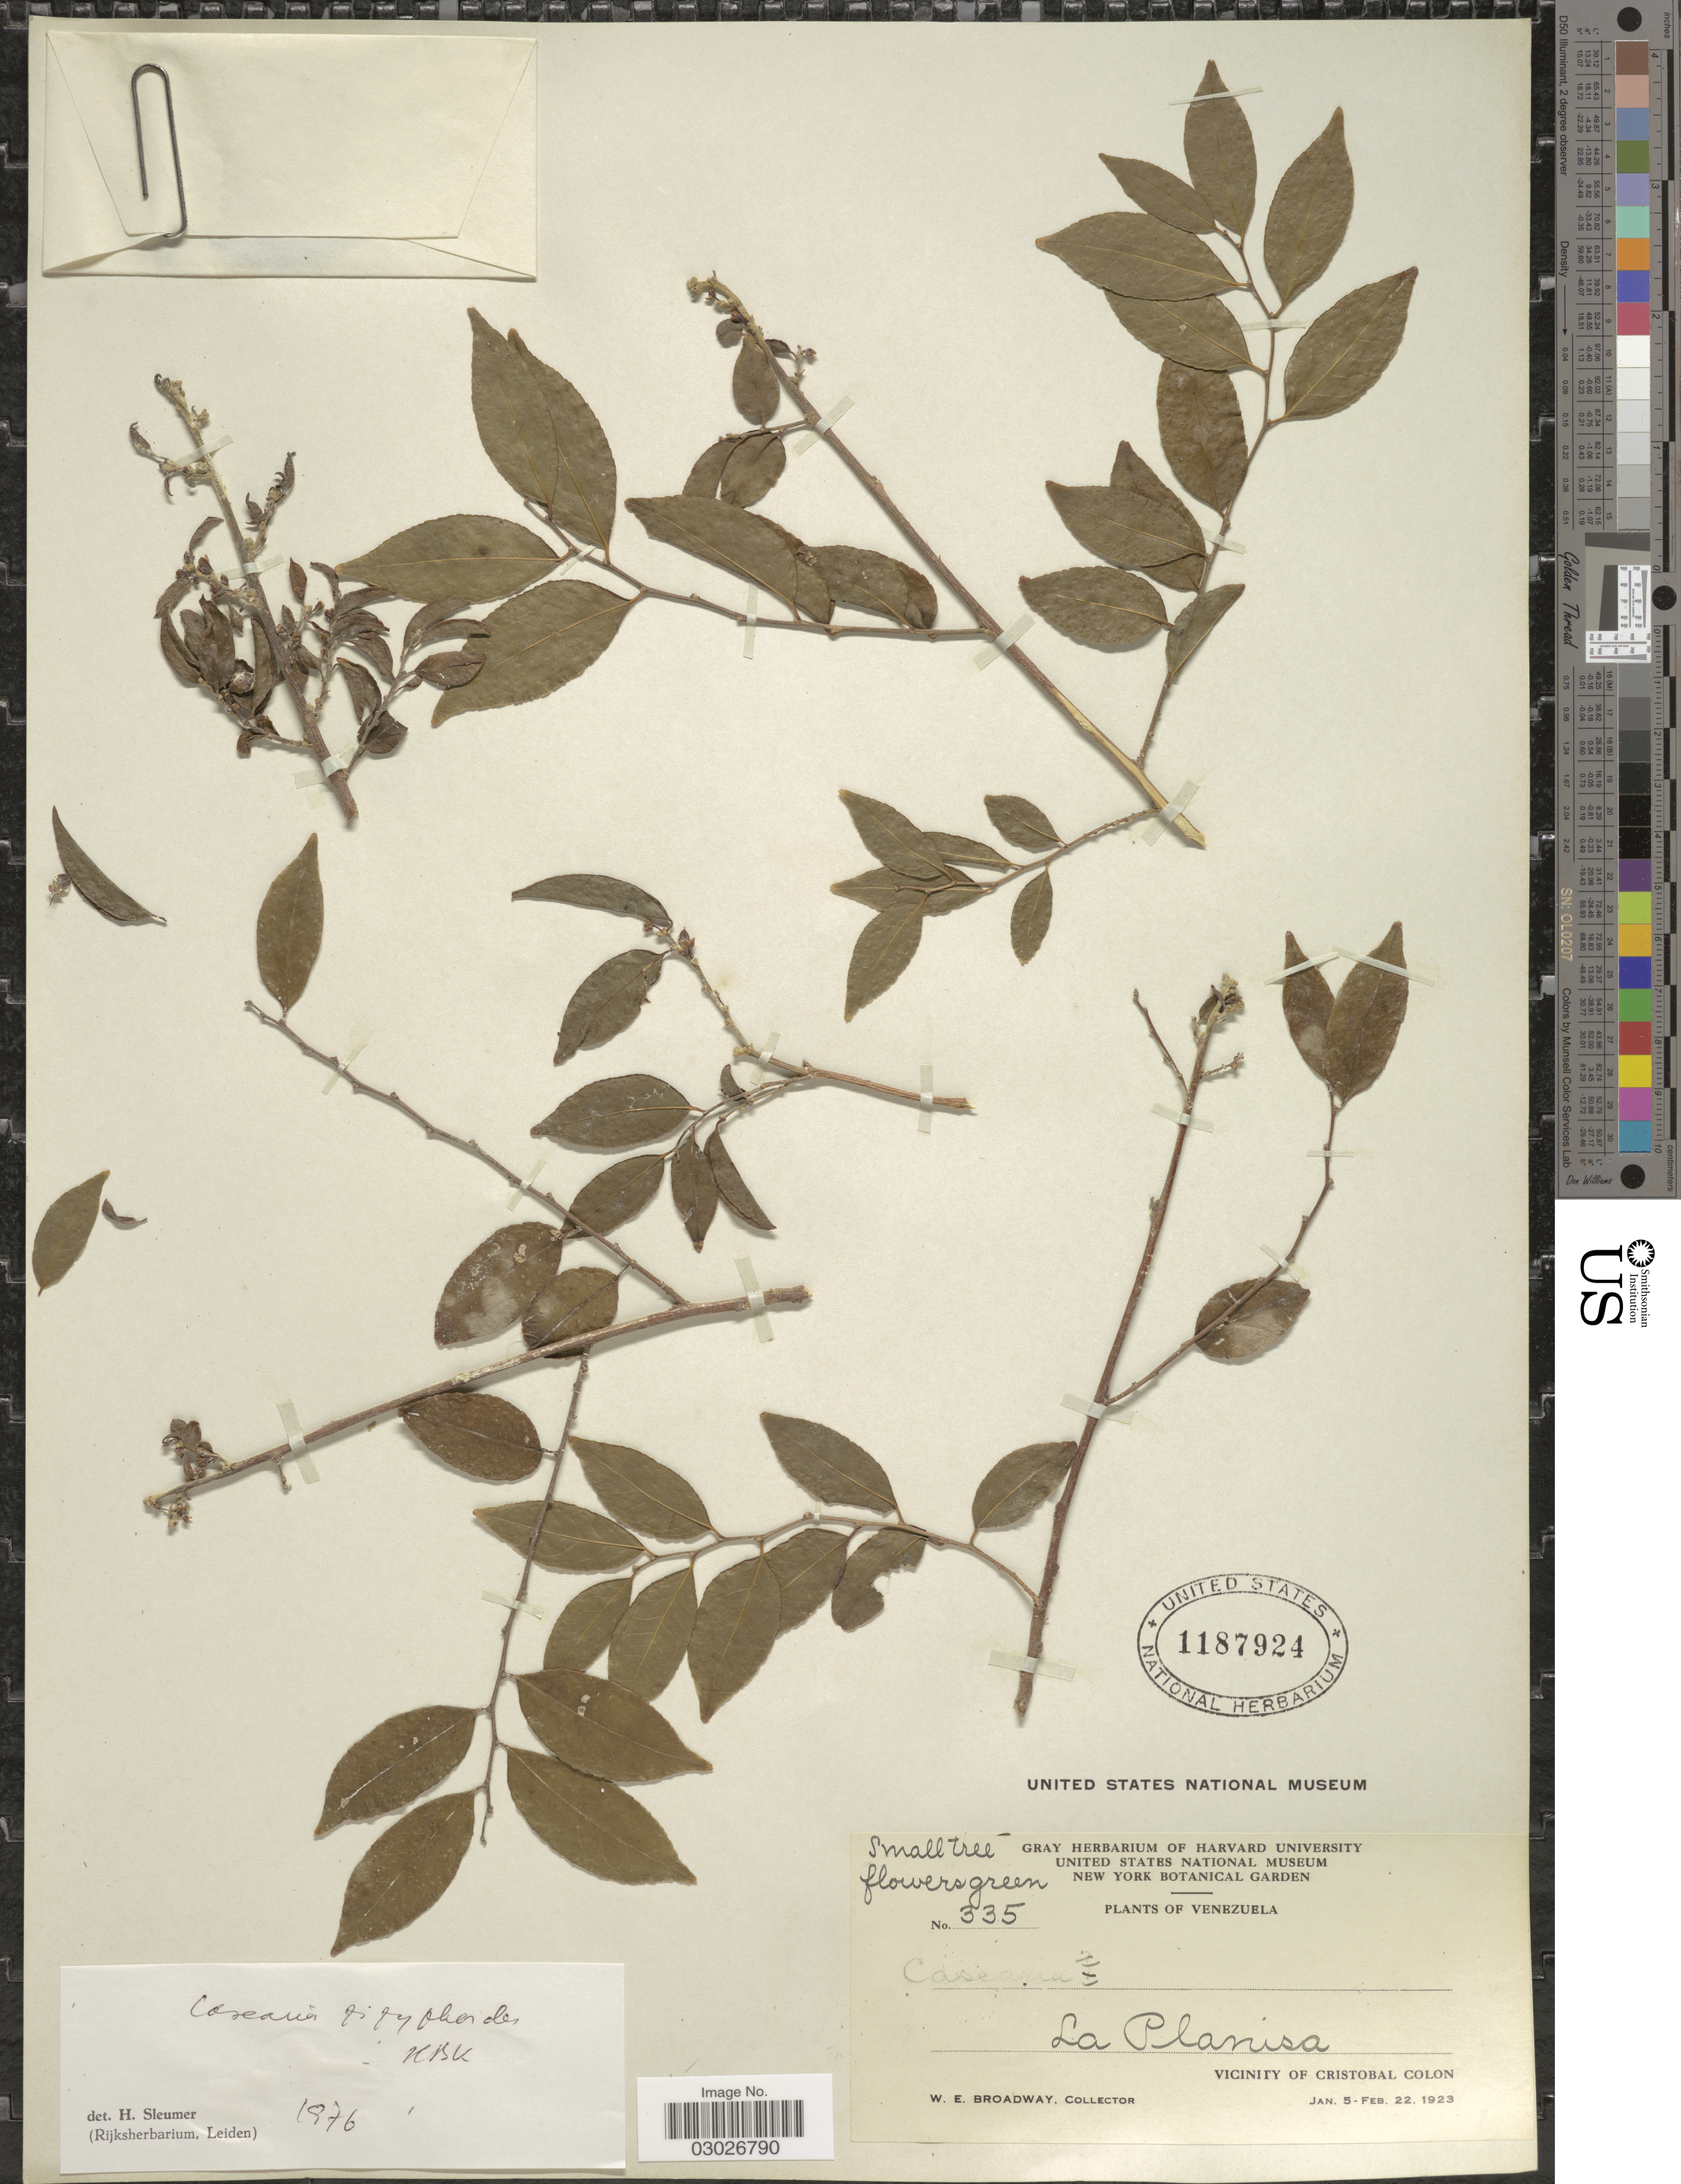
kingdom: Plantae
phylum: Tracheophyta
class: Magnoliopsida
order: Malpighiales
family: Salicaceae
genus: Casearia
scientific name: Casearia zizyphoides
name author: Kunth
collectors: W. E. Broadway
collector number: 335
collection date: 1923-01-05/1923-02-22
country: Venezuela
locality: La Planisa. Vicinity of Cristobal Colon.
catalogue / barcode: US 1187924